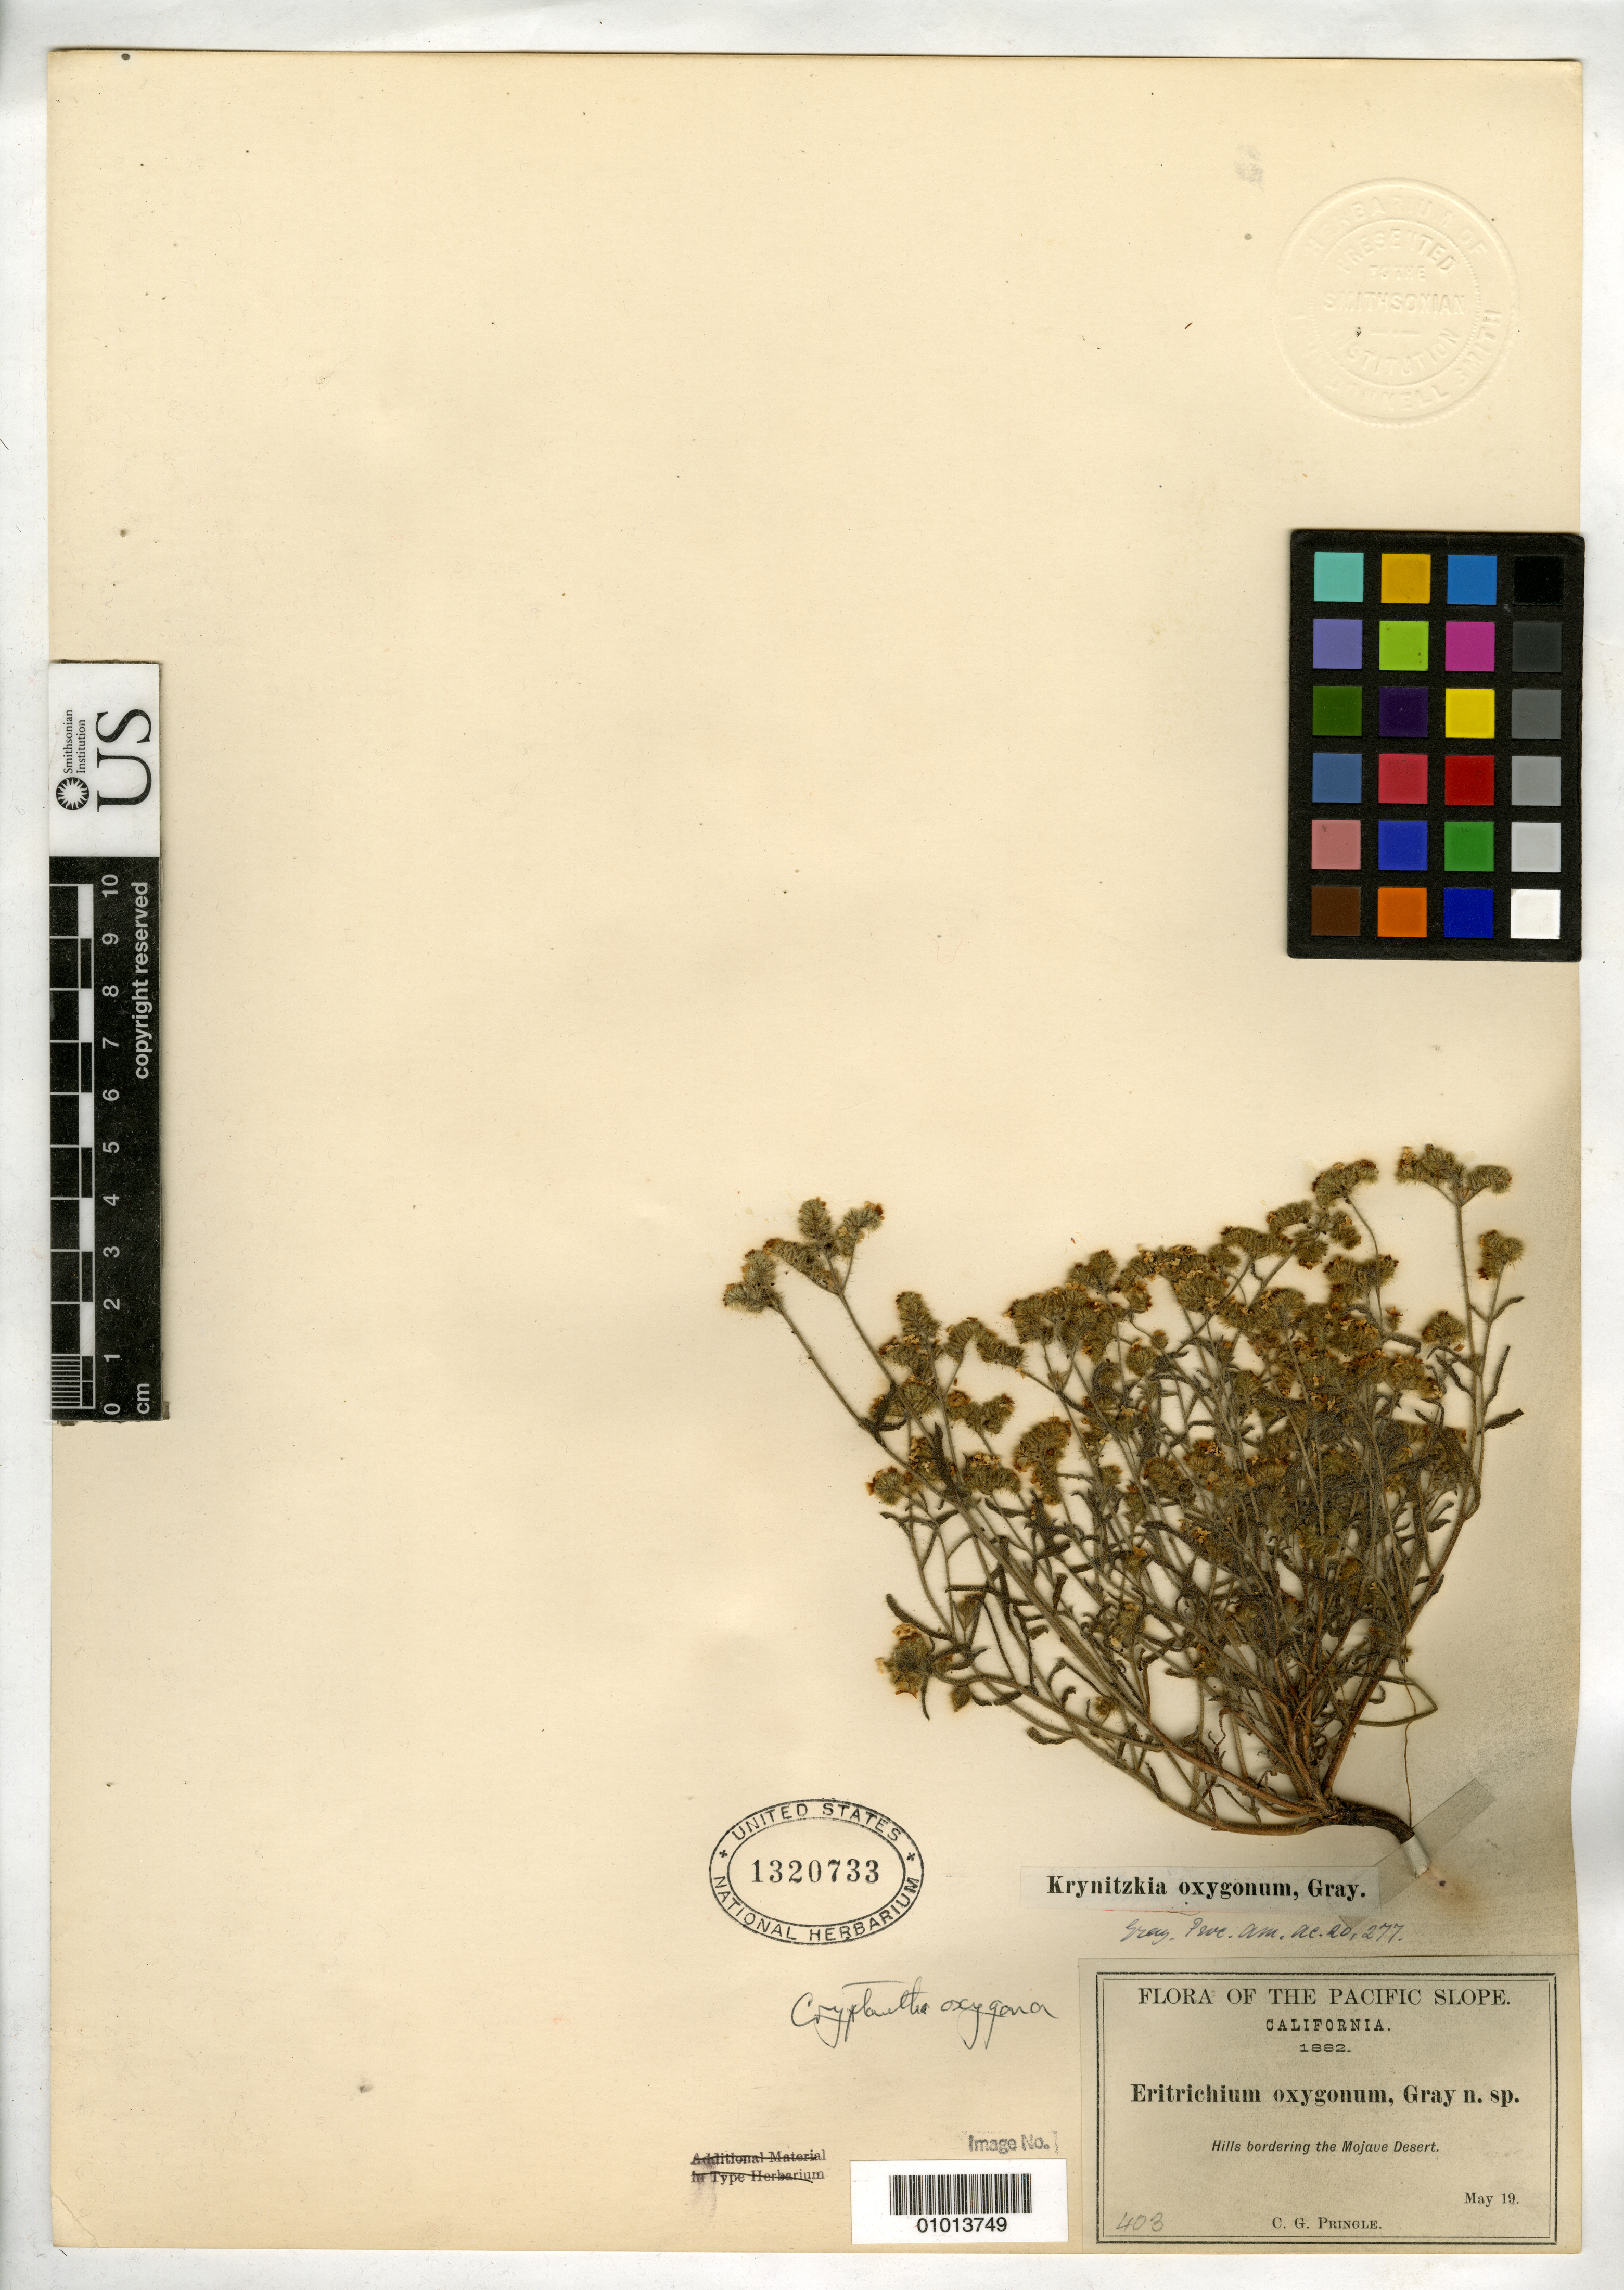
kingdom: Plantae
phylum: Tracheophyta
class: Magnoliopsida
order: Boraginales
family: Boraginaceae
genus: Eritrichium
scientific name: Eritrichium oxygonum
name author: A. Gray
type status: Isotype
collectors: C. G. Pringle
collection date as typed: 19 May 1882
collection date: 1882-05-19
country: United States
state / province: California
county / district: San Bernardino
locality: Hills bordering Mojave Desert.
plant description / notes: Specimen ex John Donnell Smith herbarium.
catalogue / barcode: US 1320733